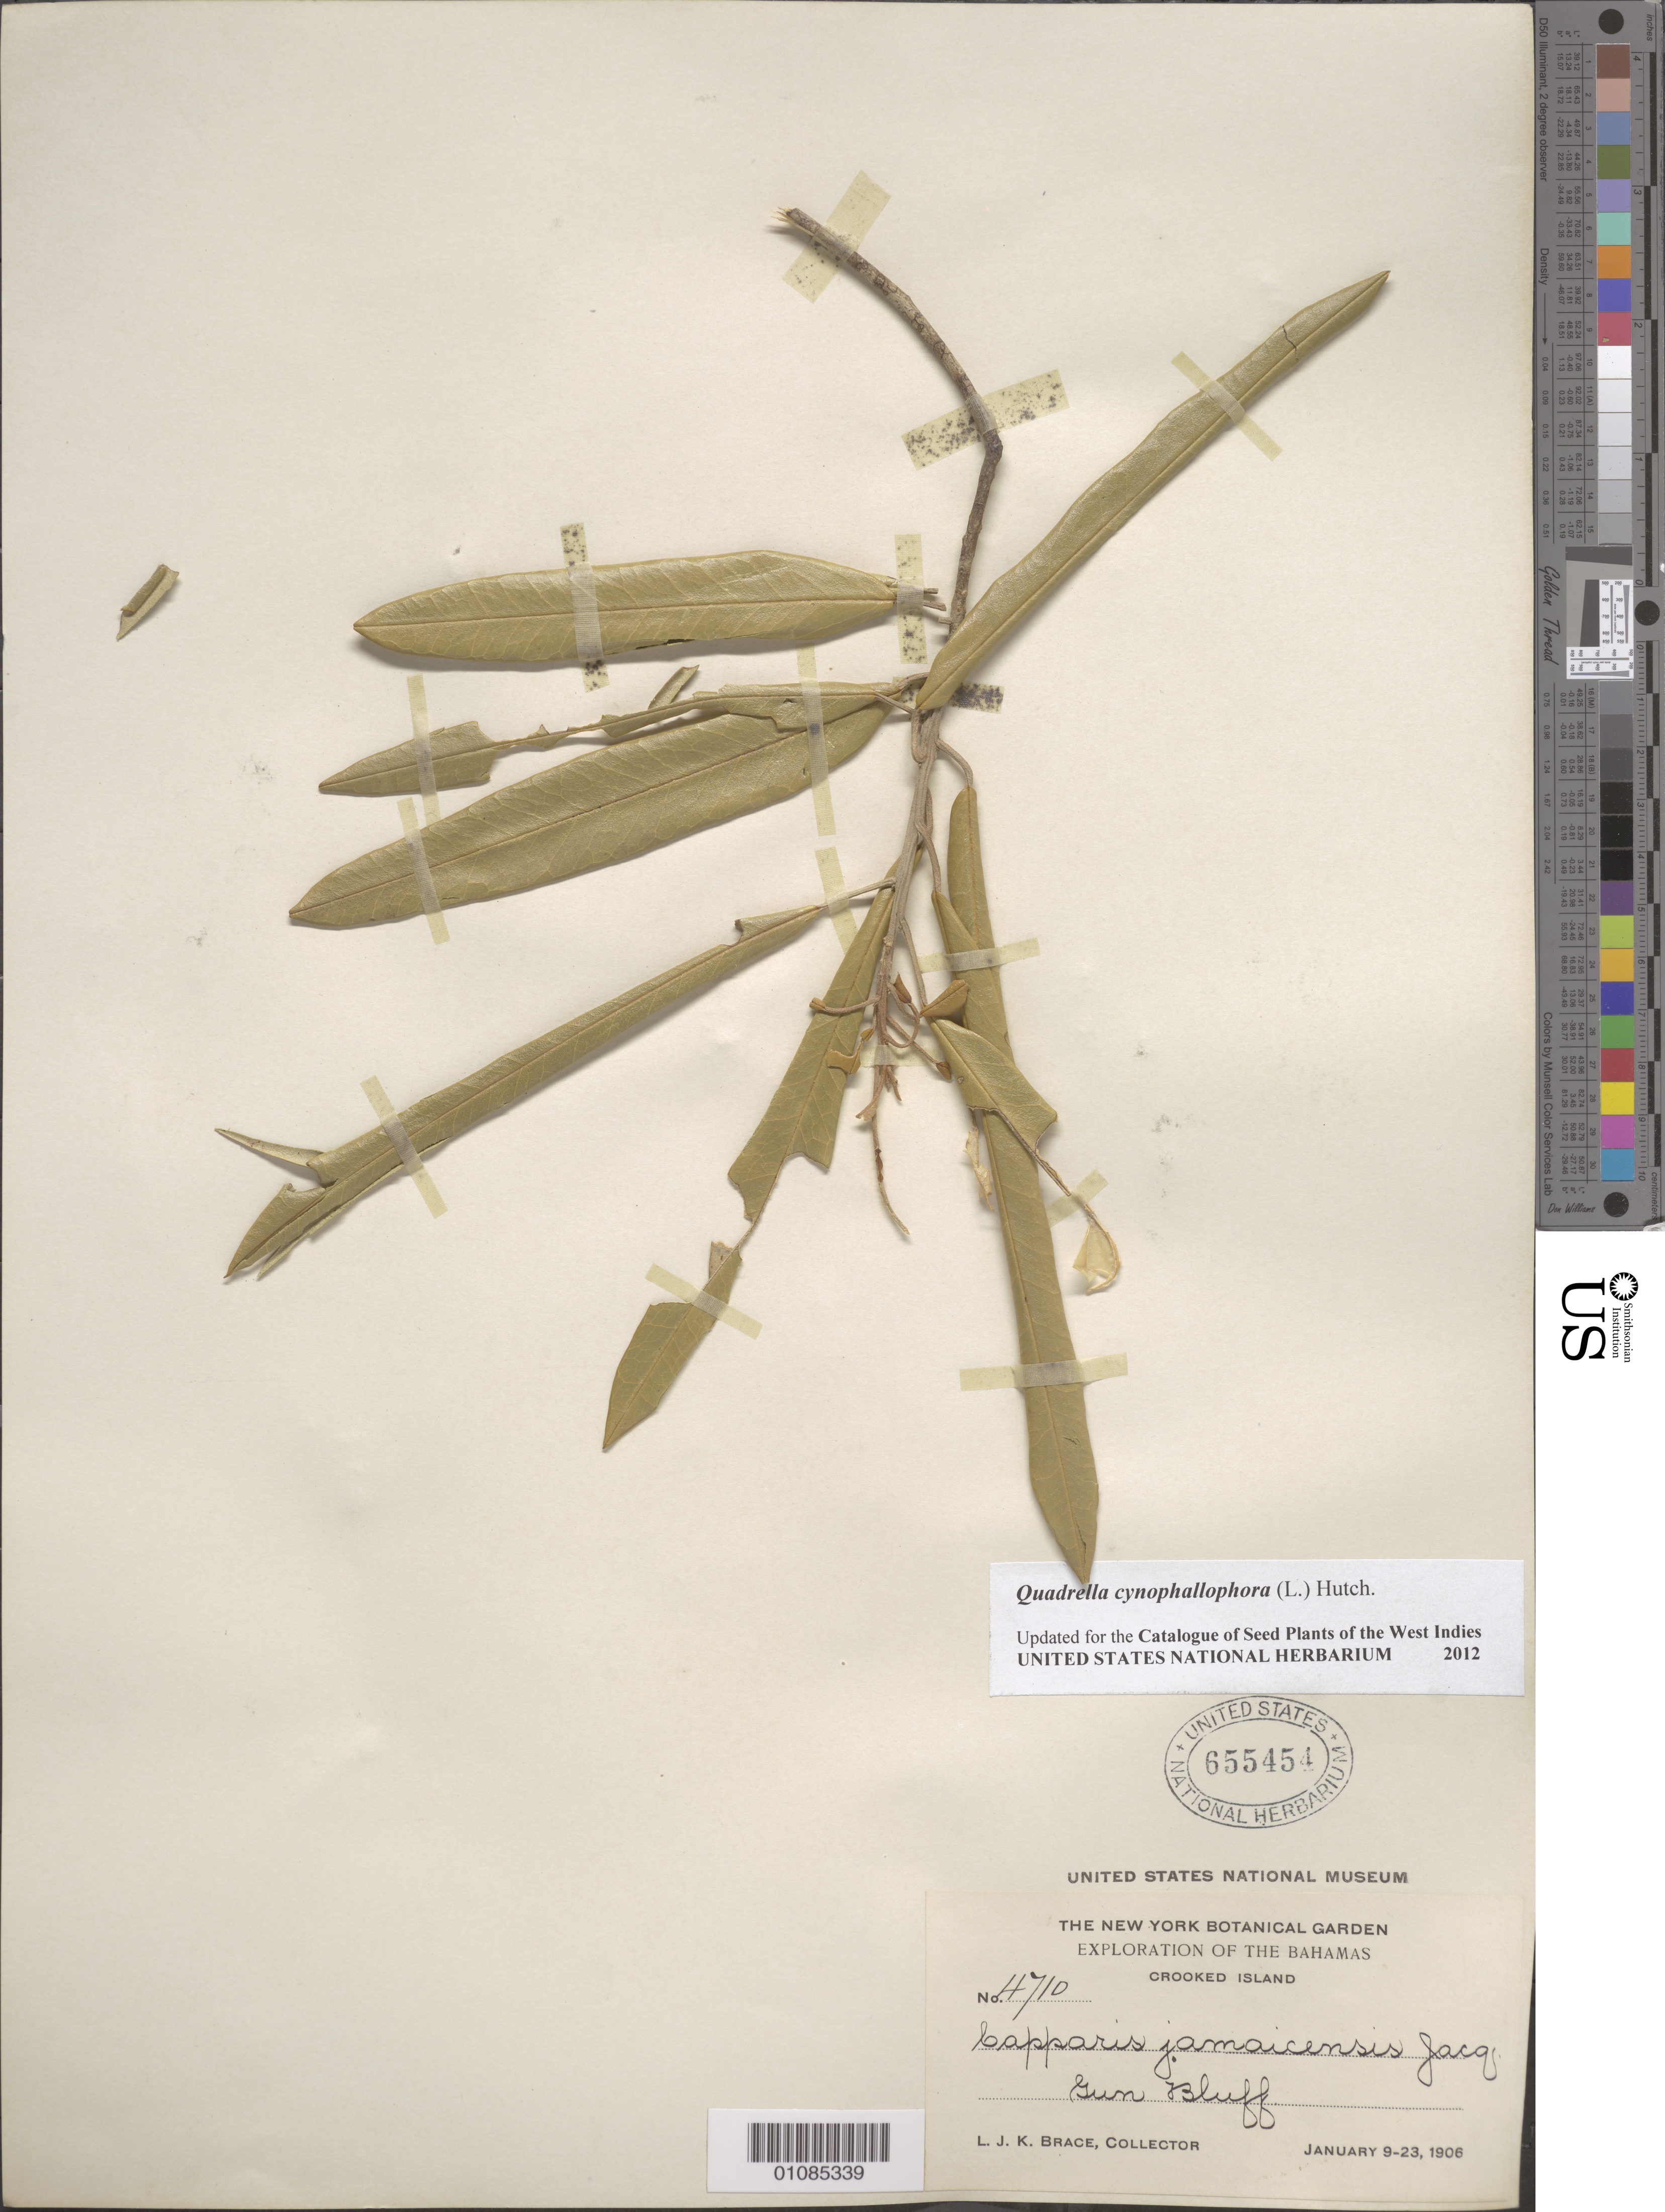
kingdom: Plantae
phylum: Tracheophyta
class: Magnoliopsida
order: Brassicales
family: Capparaceae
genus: Quadrella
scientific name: Quadrella cynophallophora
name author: (L.) Hutch.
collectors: L. J. K. Brace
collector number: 4710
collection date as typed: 09 Jan 1906 to 23 Jan 1906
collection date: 1906-01-09/1906-01-23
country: Bahamas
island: Crooked I.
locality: Sun Bluff.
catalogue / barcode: US 655454